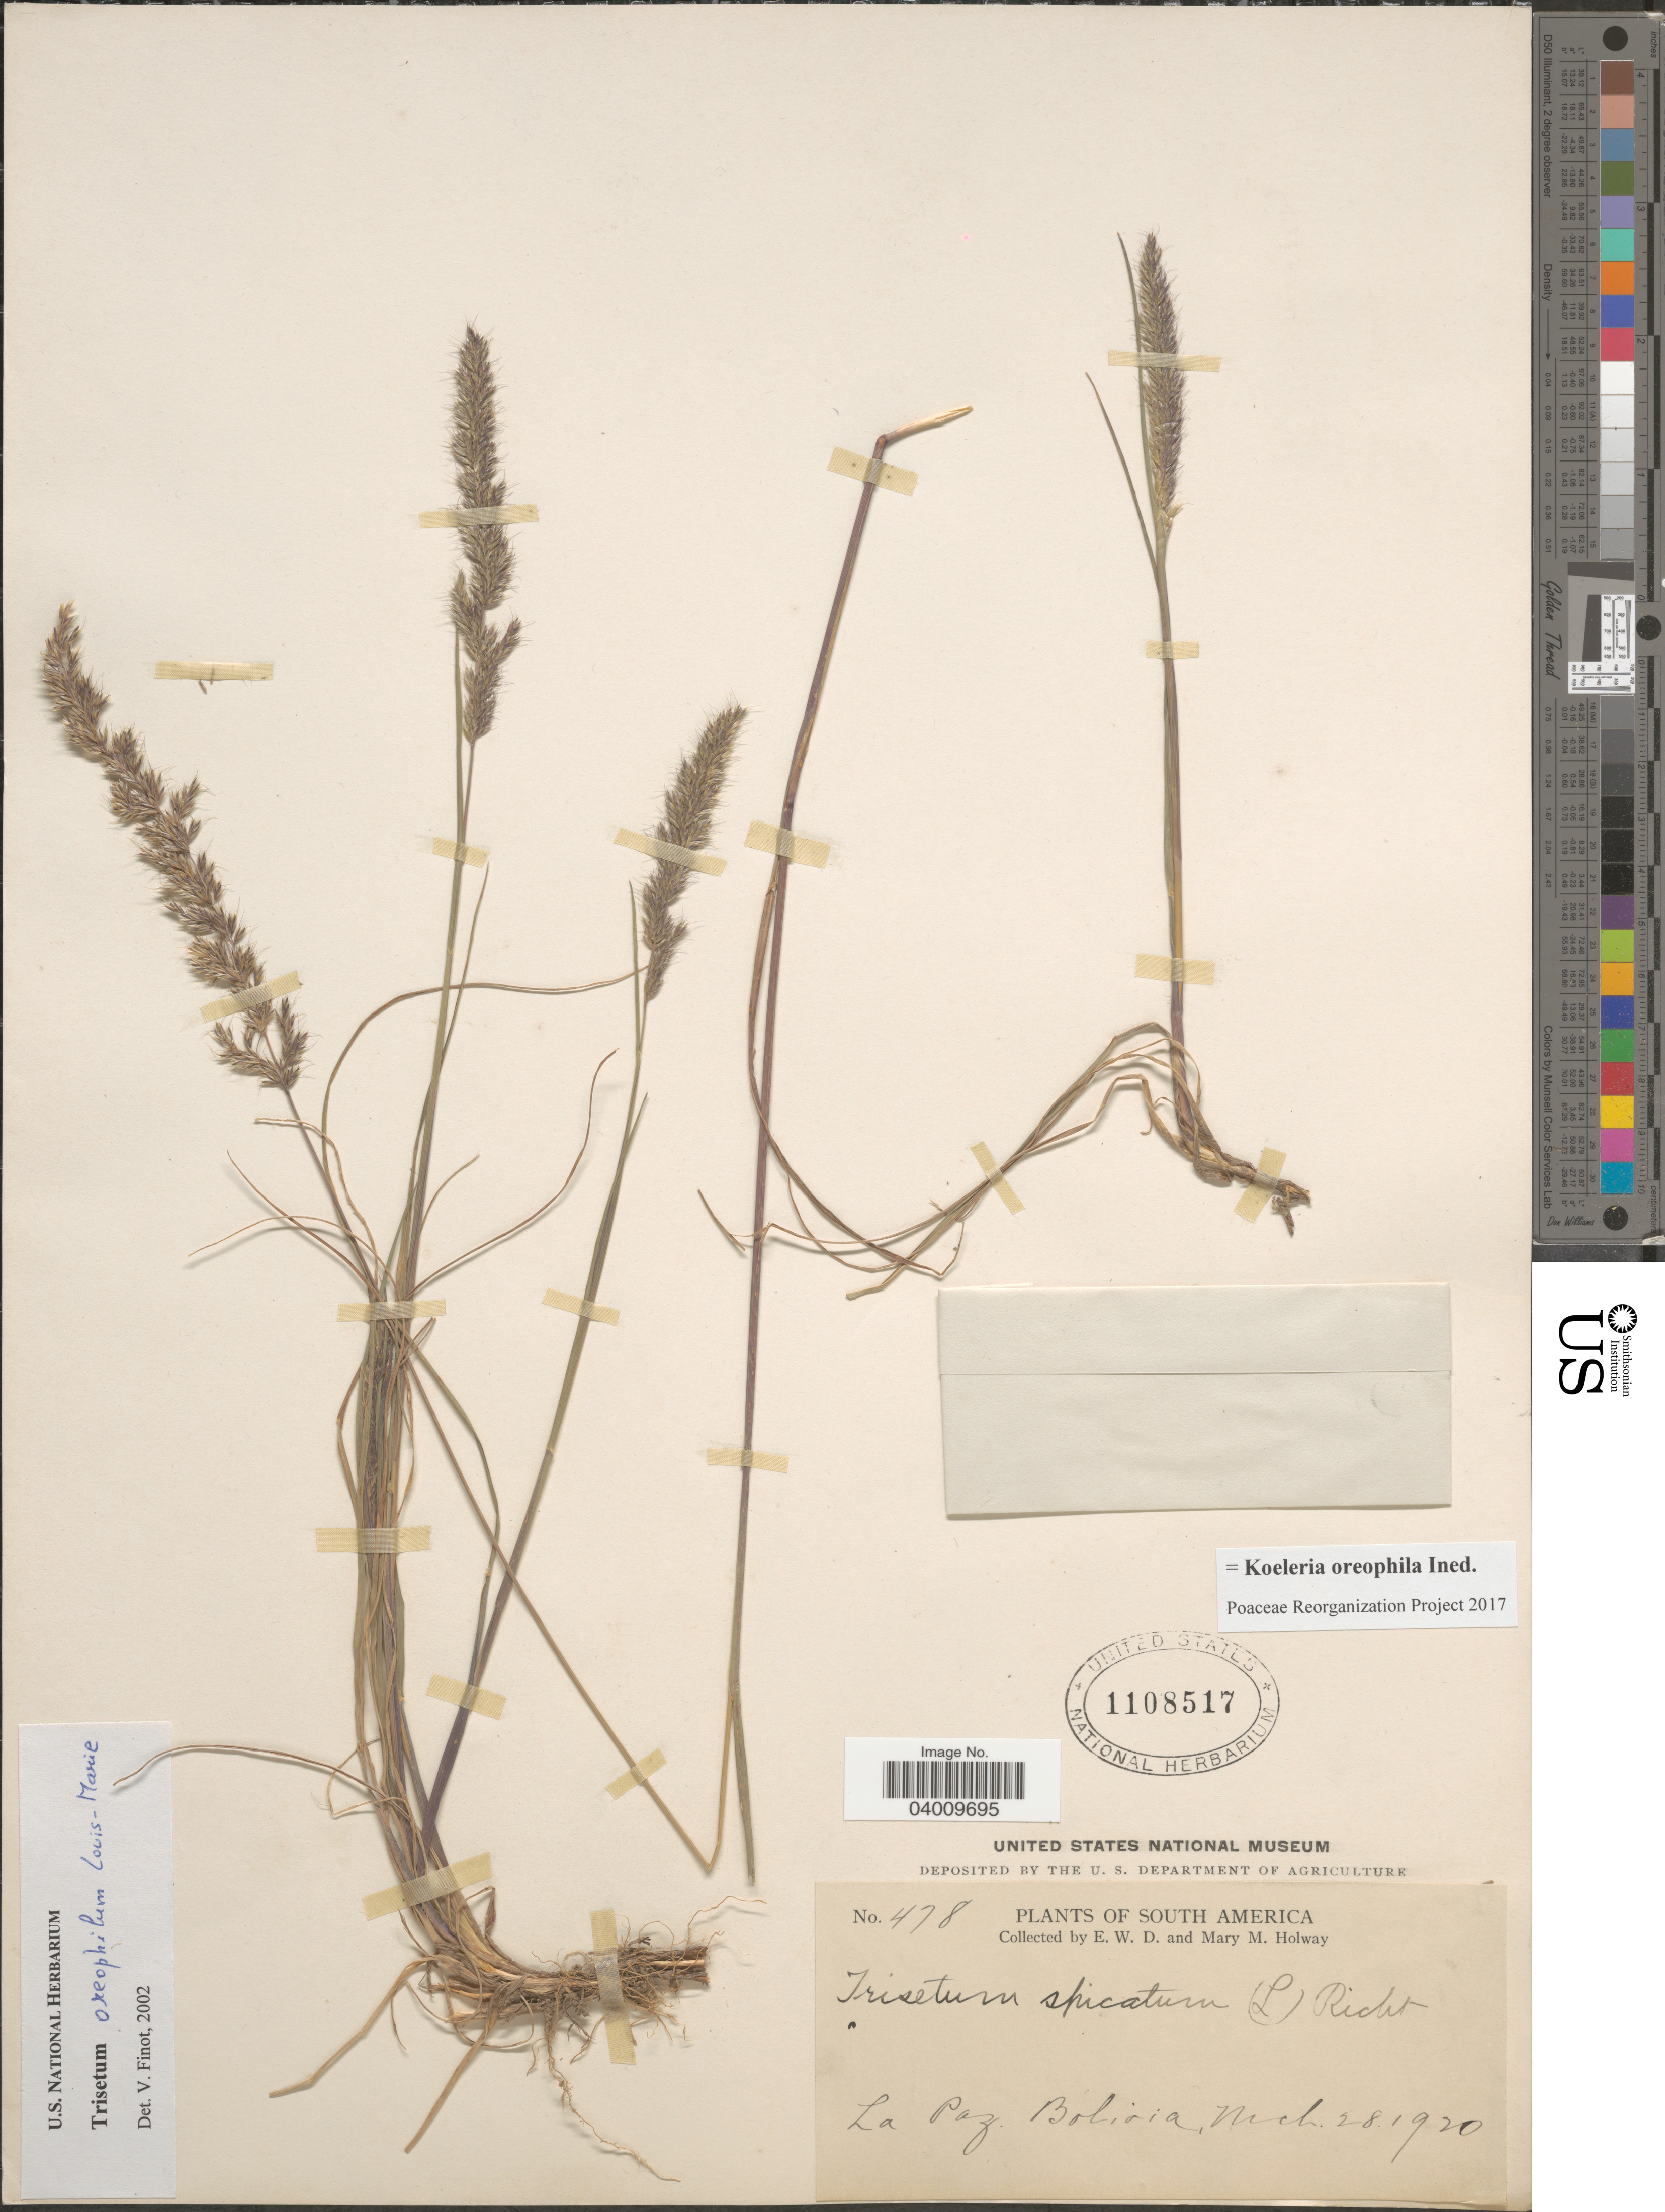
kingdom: Plantae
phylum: Tracheophyta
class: Liliopsida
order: Poales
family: Poaceae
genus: Koeleria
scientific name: Koeleria oreophila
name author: (Louis-Marie) Barberá et al.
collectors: E. W. D. Holway & M. M. Holway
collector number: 478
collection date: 1920-03-28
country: Bolivia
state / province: La Paz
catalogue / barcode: US 1108517